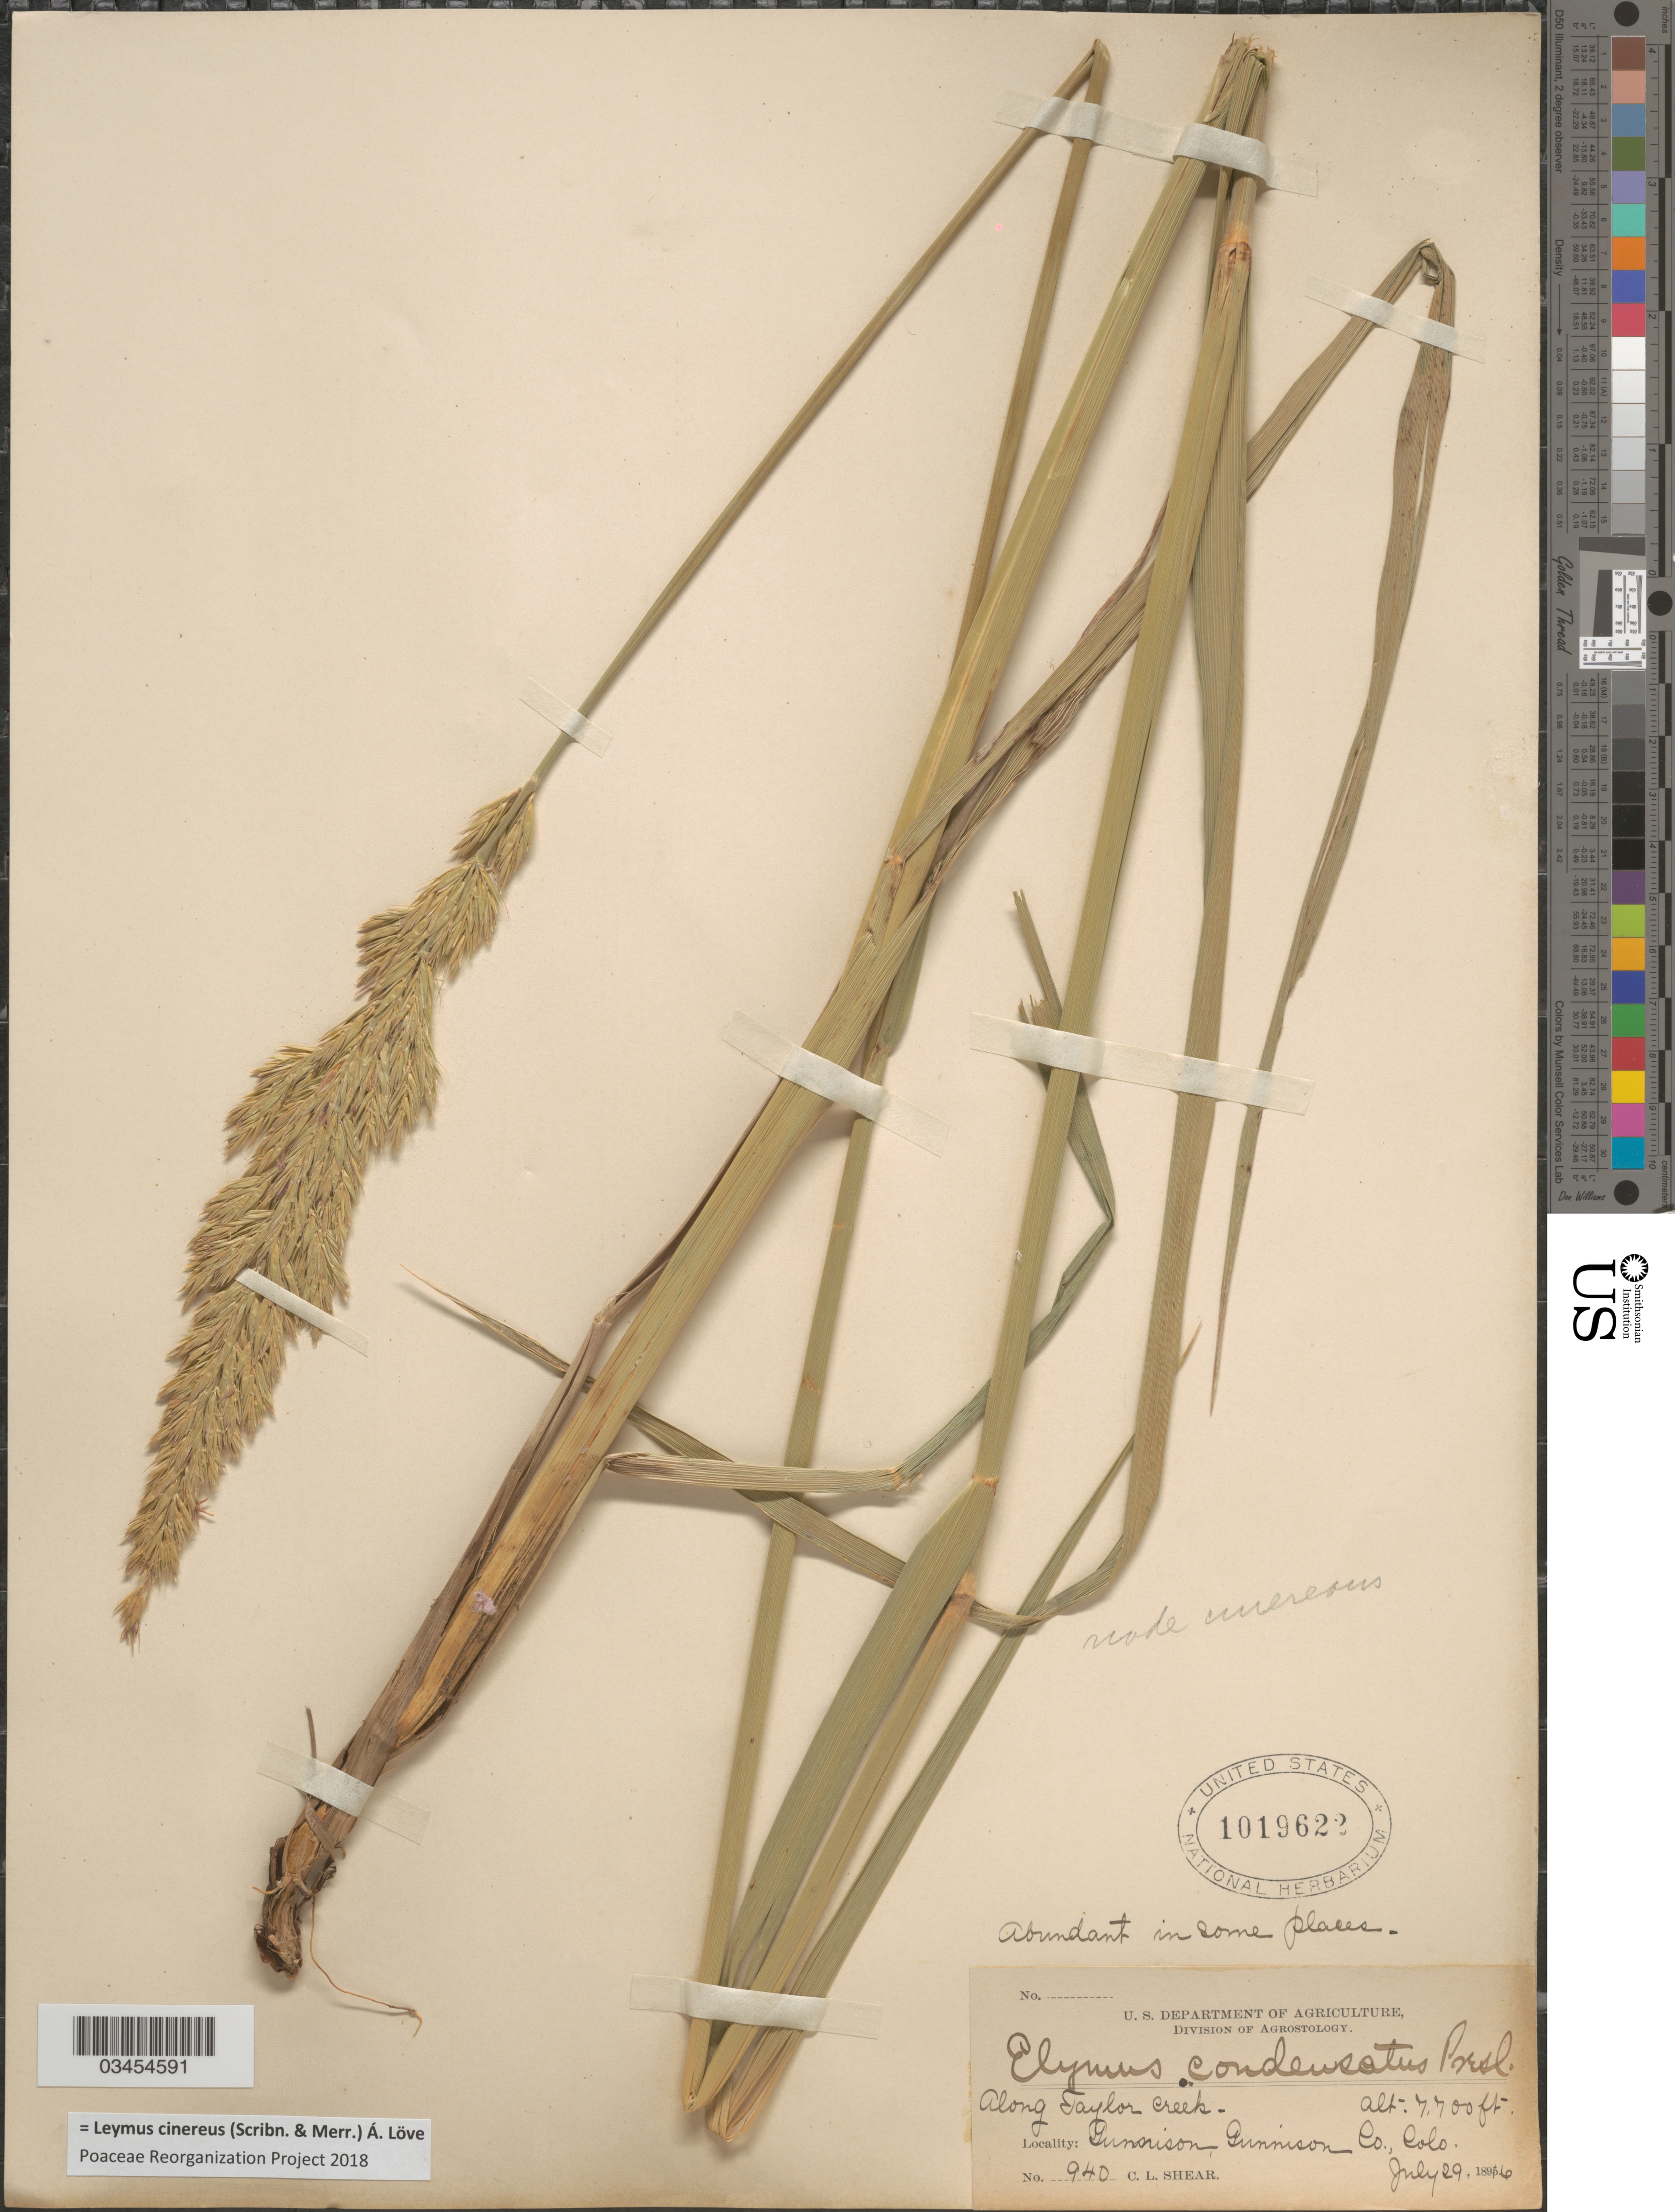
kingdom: Plantae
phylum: Tracheophyta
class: Liliopsida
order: Poales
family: Poaceae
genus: Leymus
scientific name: Leymus cinereus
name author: (Scribn. & Merr.) Á. Löve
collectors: C. L. Shear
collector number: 940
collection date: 1896-07-29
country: United States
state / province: Colorado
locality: Along Taylor creek. Gunnison, Gunnison Co. Abundant in some places.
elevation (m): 2347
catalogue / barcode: US 1019622